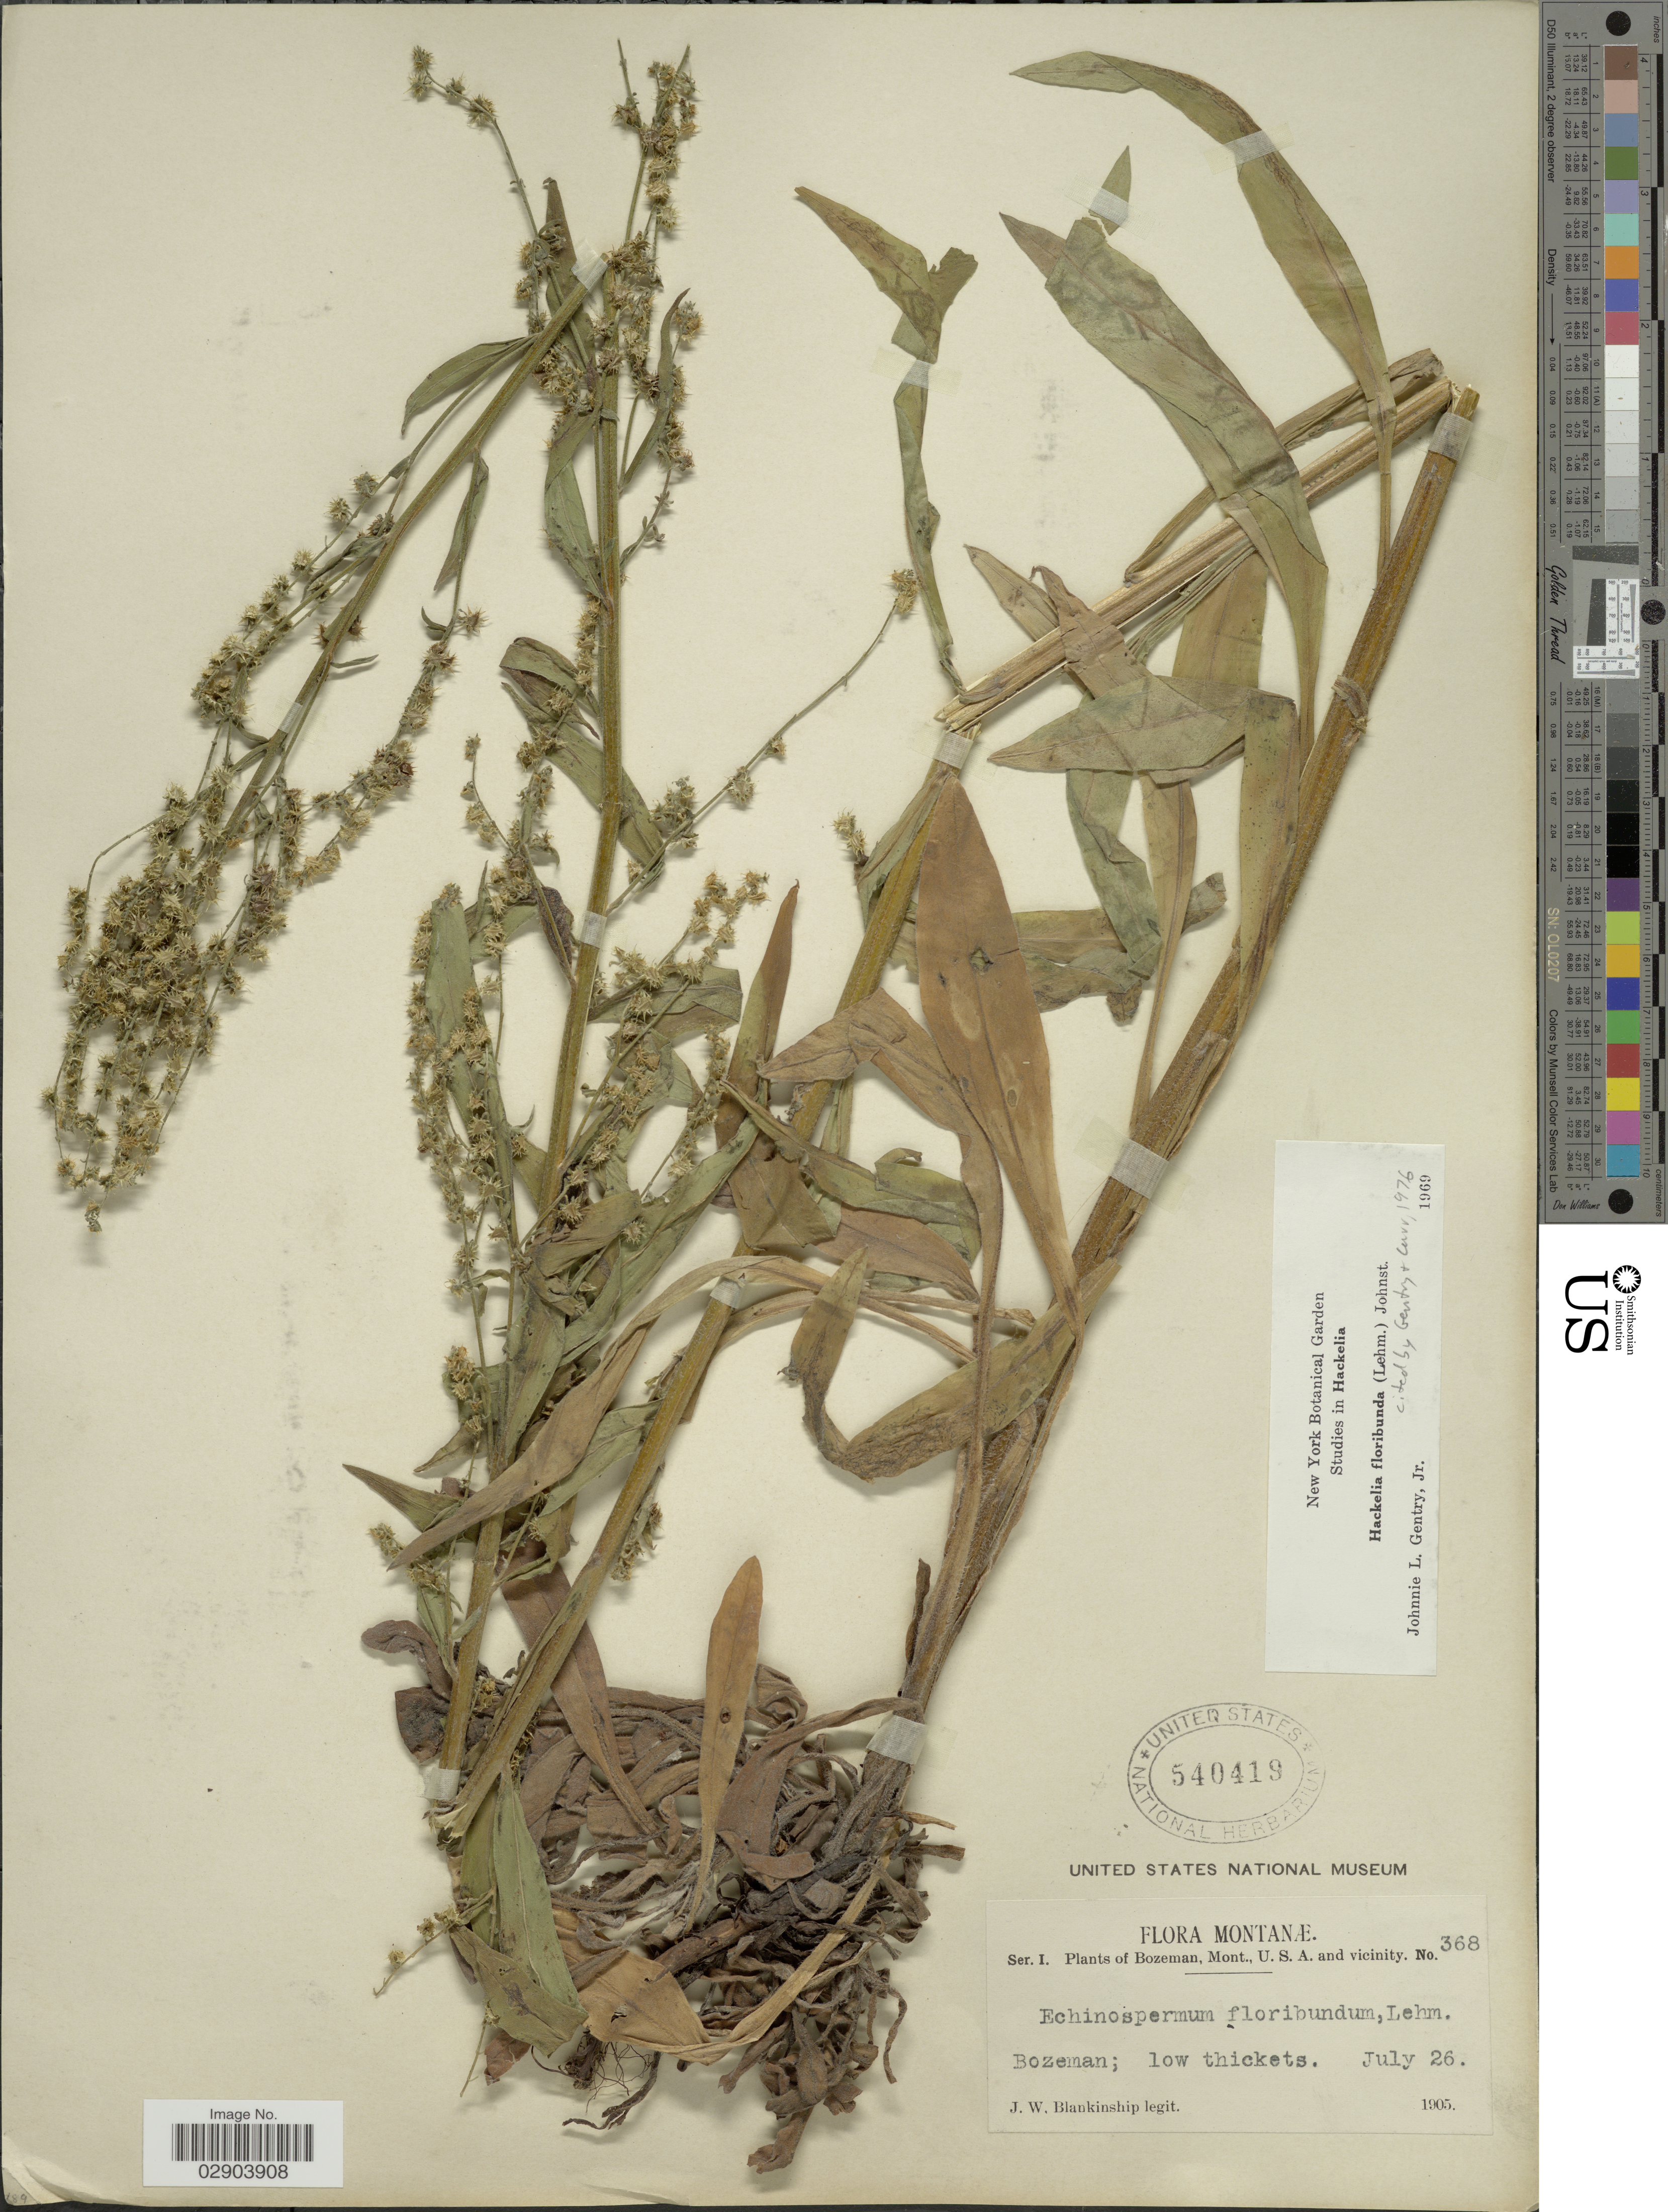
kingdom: Plantae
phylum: Tracheophyta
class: Magnoliopsida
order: Boraginales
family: Boraginaceae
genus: Hackelia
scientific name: Hackelia floribunda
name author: (Lehm.) I.M. Johnst.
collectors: J. W. Blankinship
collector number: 368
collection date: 1905-07-26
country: United States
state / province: Montana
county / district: Gallatin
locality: Bozeman.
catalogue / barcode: US 540419